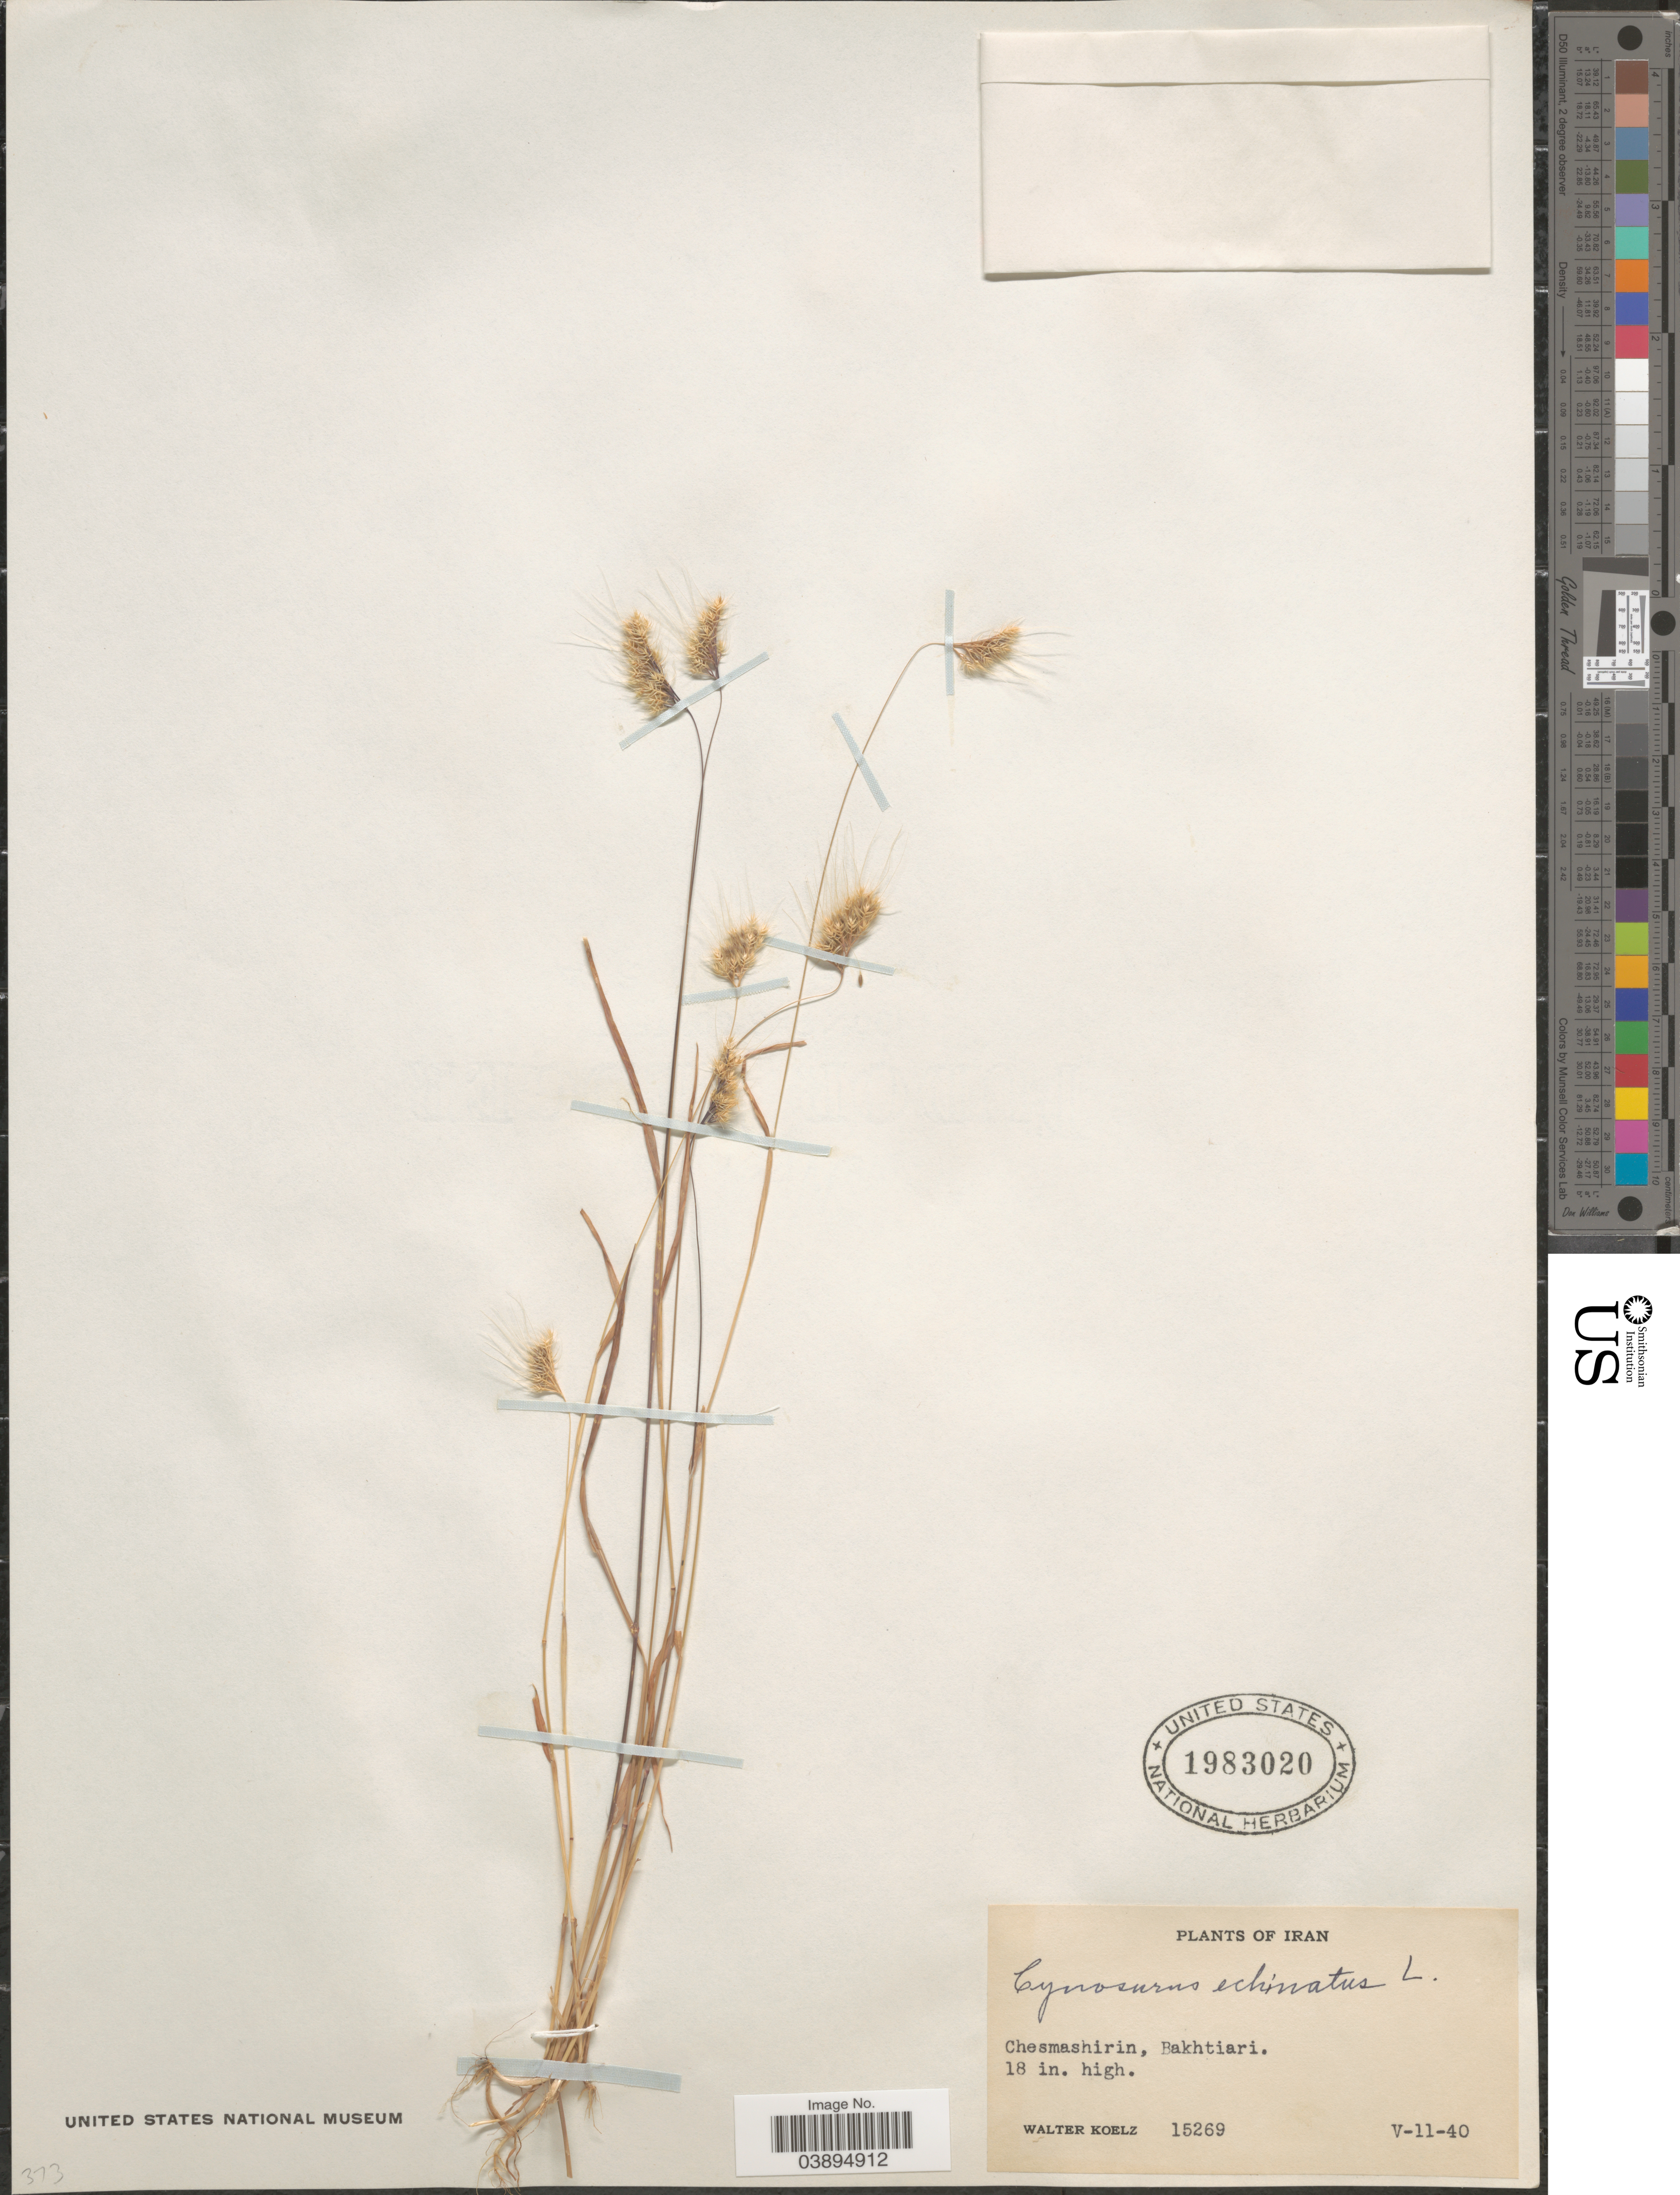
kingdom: Plantae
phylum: Tracheophyta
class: Liliopsida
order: Poales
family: Poaceae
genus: Cynosurus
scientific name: Cynosurus echinatus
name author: L.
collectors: W. N. Koelz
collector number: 15269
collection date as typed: Transcribed d/m/y: 11/5/40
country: Iran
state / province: Chahar Mahaal and Bakhtiari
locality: Chesmashirin, Bakhtiari.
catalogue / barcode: US 1983020